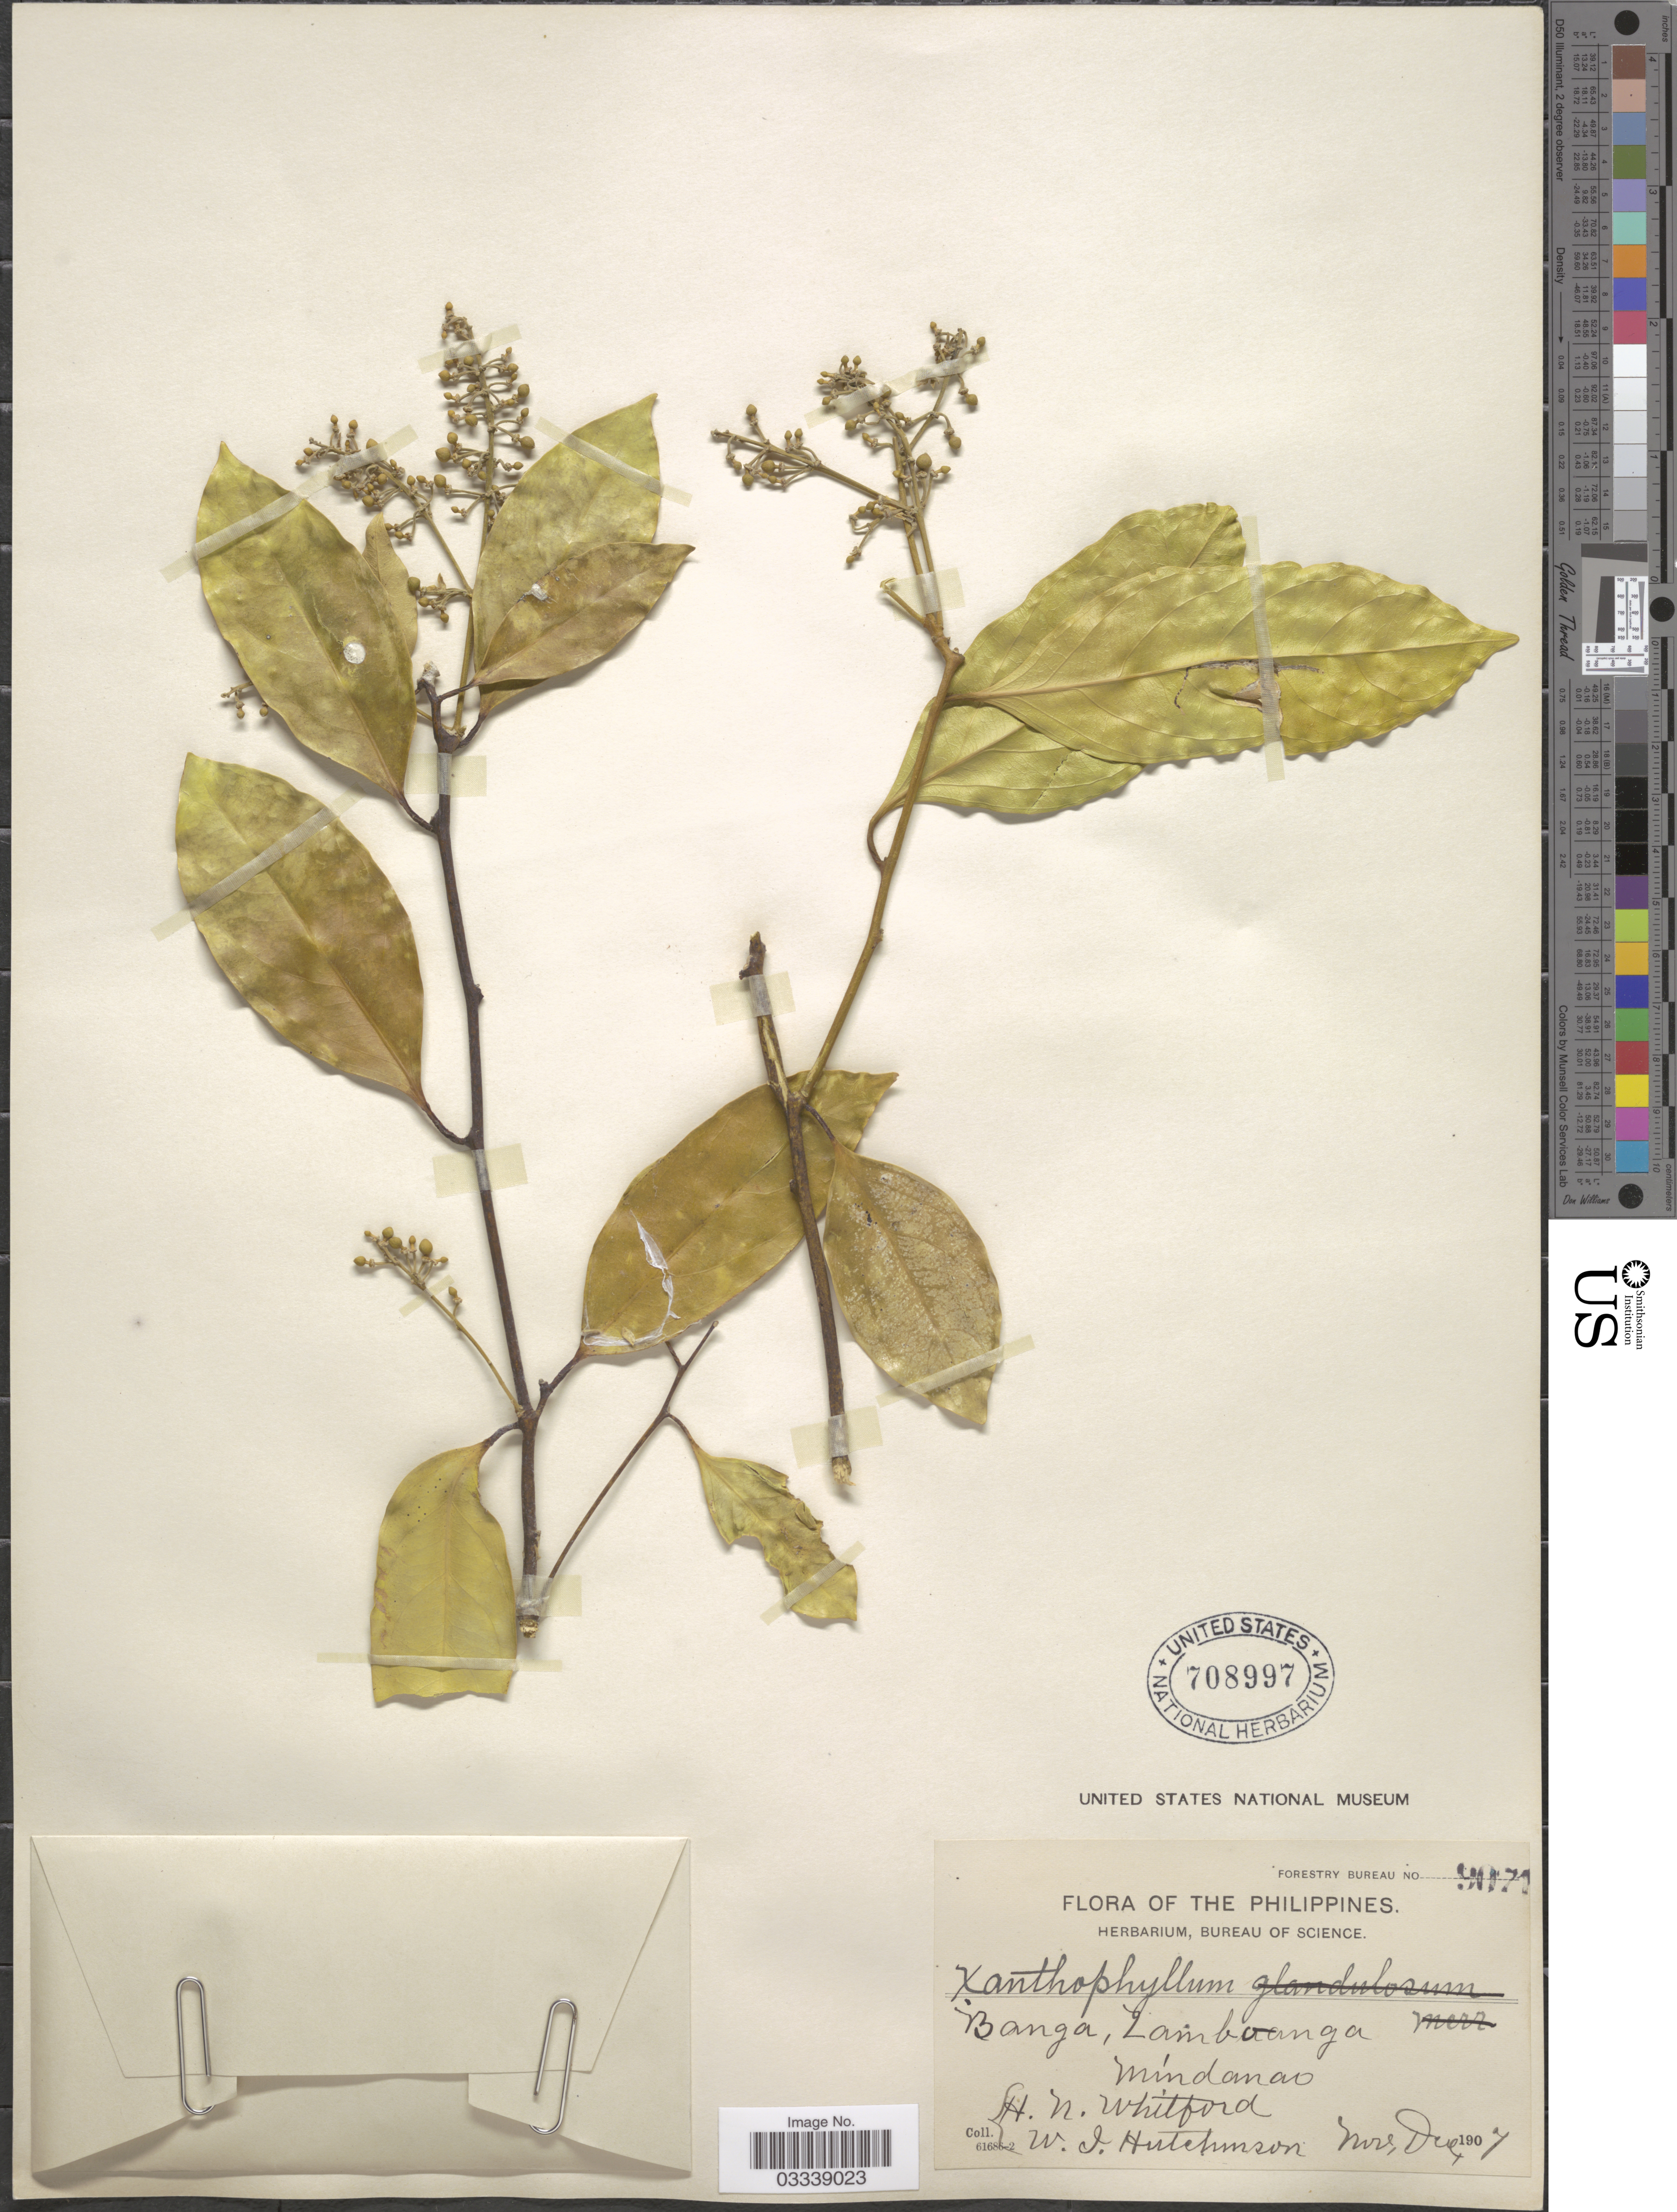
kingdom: Plantae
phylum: Tracheophyta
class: Magnoliopsida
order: Fabales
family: Polygalaceae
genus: Xanthophyllum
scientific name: Xanthophyllum sp.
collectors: H. N. Whitford & W. I. Hutchinson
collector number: Forestry Bureau 9071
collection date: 1907-11/1907-12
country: Philippines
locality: Banga, Zamboanga, Mindanao.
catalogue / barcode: US 708997